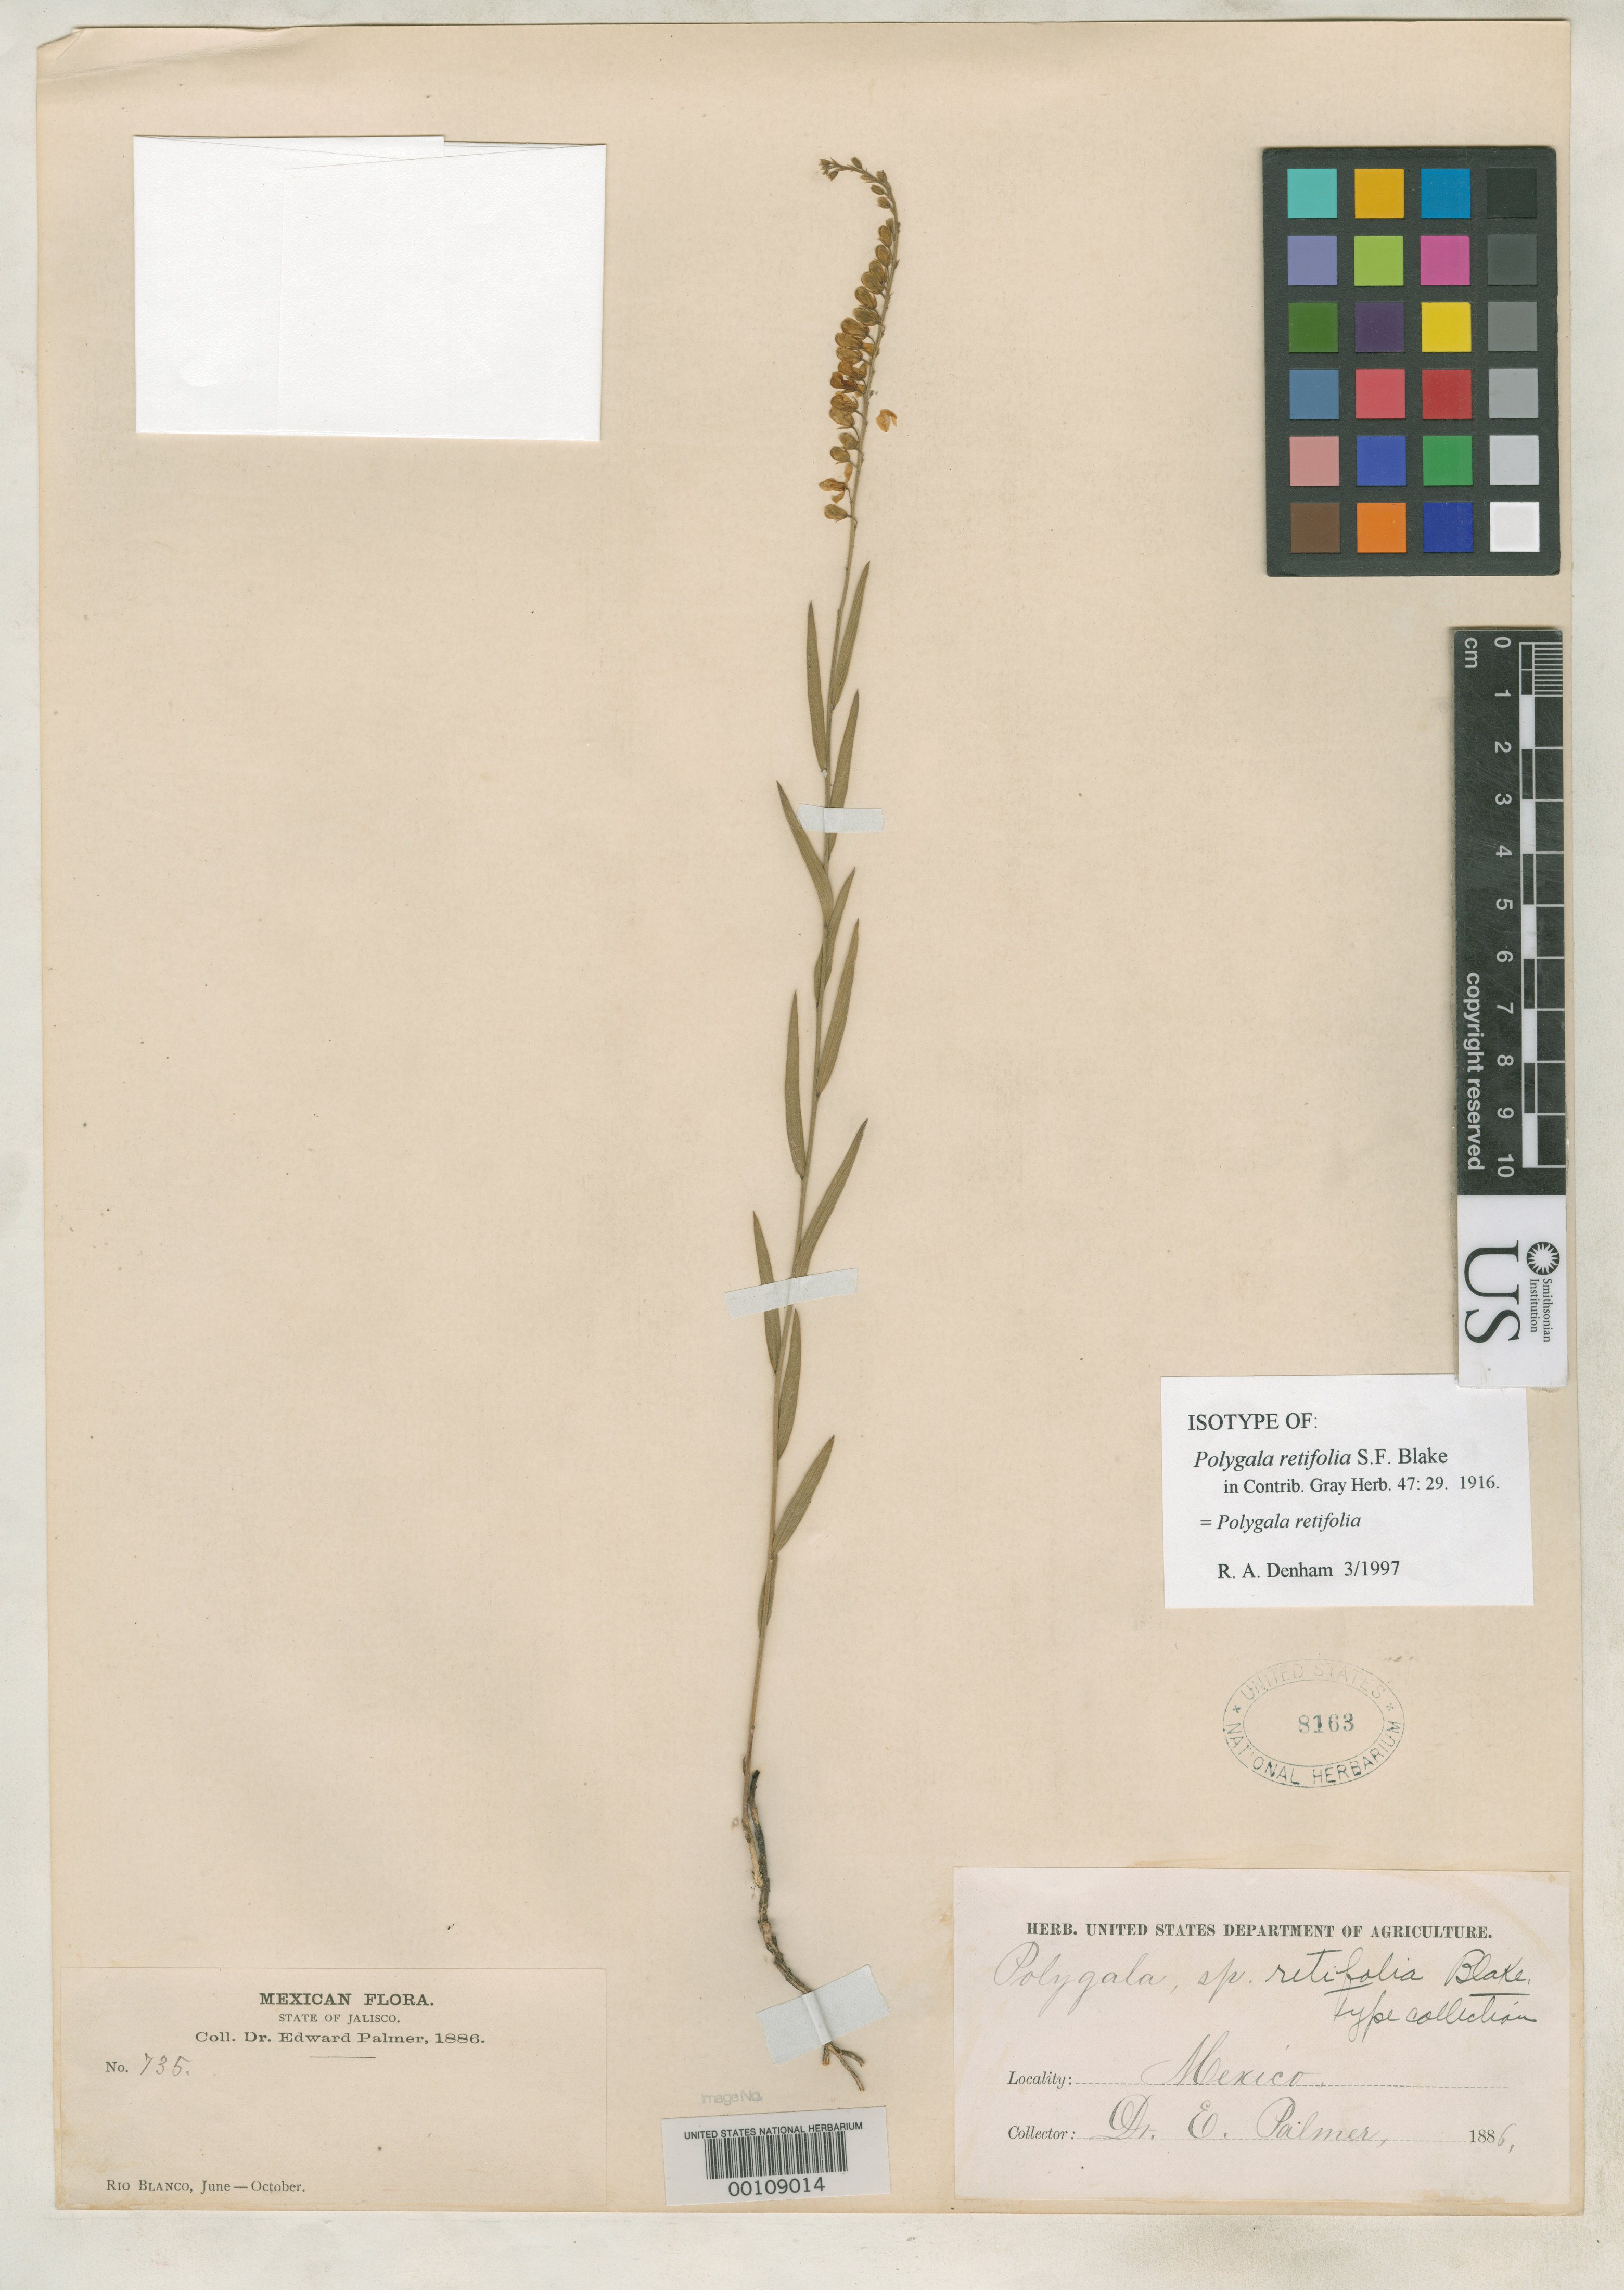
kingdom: Plantae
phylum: Tracheophyta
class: Magnoliopsida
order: Fabales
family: Polygalaceae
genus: Polygala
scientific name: Polygala retifolia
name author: S.F. Blake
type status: Isotype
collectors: E. Palmer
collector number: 735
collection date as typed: Jun 1886 to -- Oct 1886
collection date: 1886-06/1886-10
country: Mexico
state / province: Jalisco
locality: Rio Blanco.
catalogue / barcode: US 8163